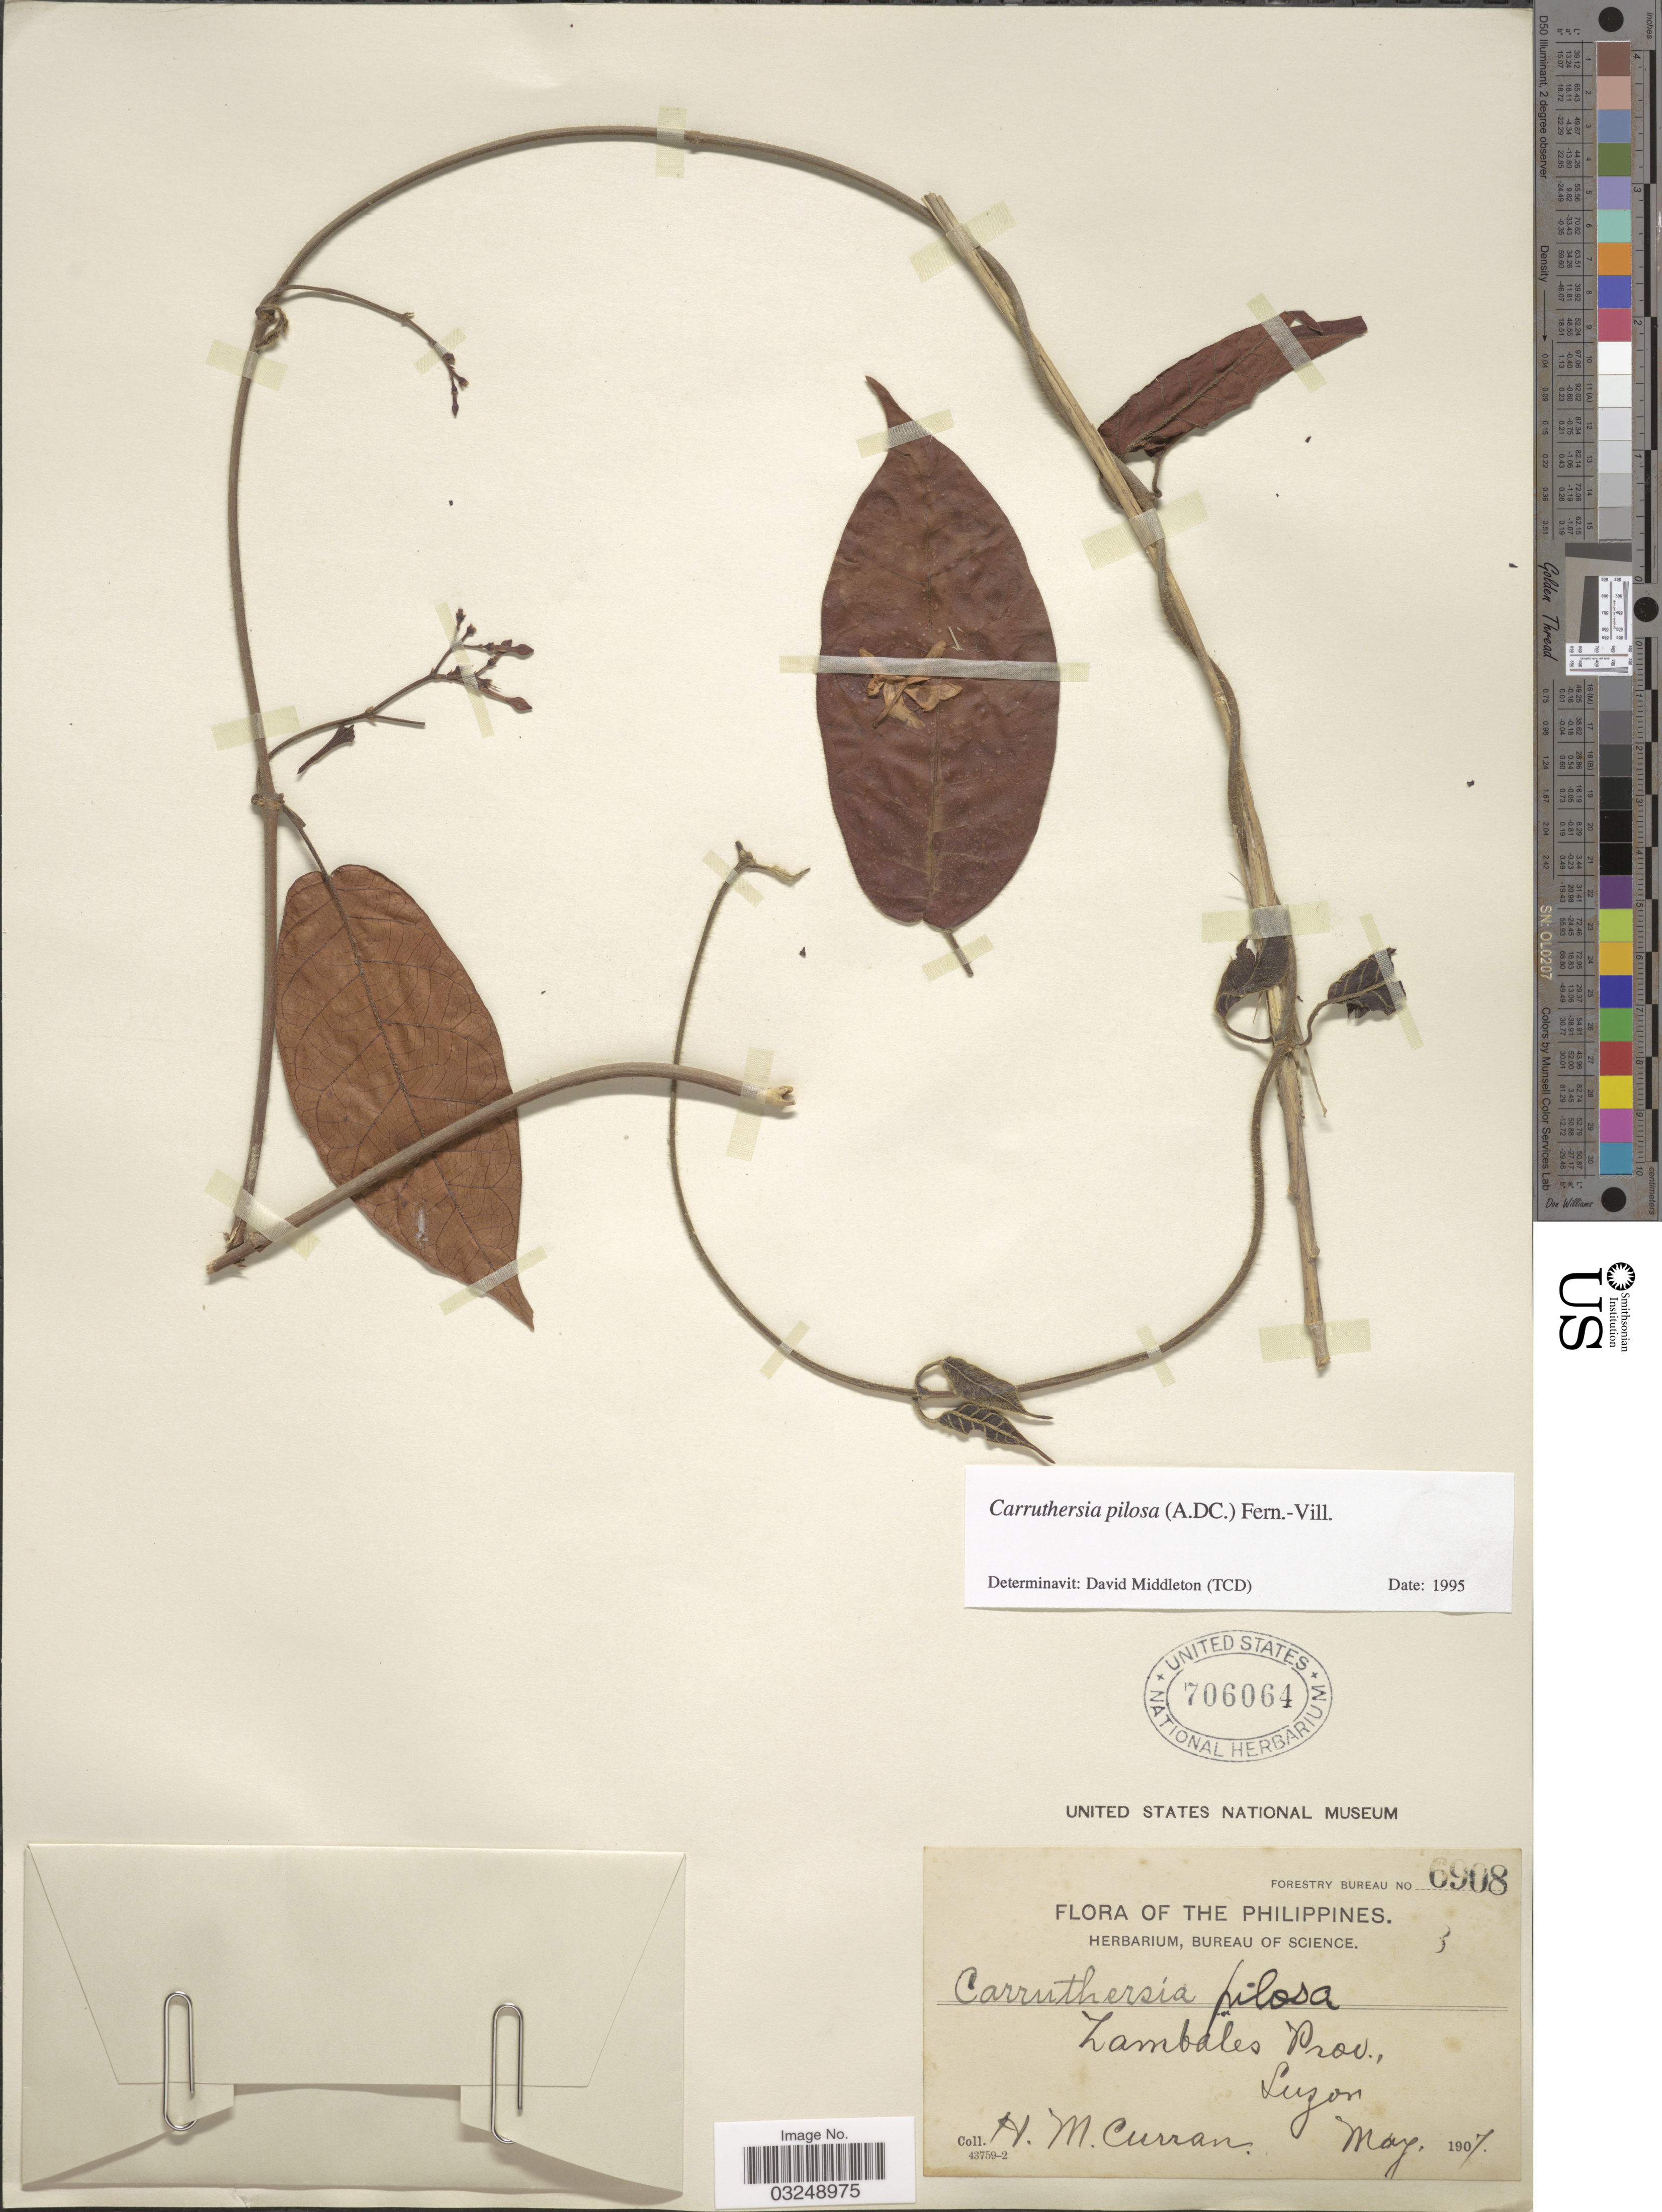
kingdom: Plantae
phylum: Tracheophyta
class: Magnoliopsida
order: Gentianales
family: Apocynaceae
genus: Carruthersia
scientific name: Carruthersia pilosa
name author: (DC.) Fern.-Vill.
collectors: H. M. Curran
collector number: Forestry Bureau 6908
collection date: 1907-05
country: Philippines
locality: Zambales Prov., Luzon.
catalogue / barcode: US 706064